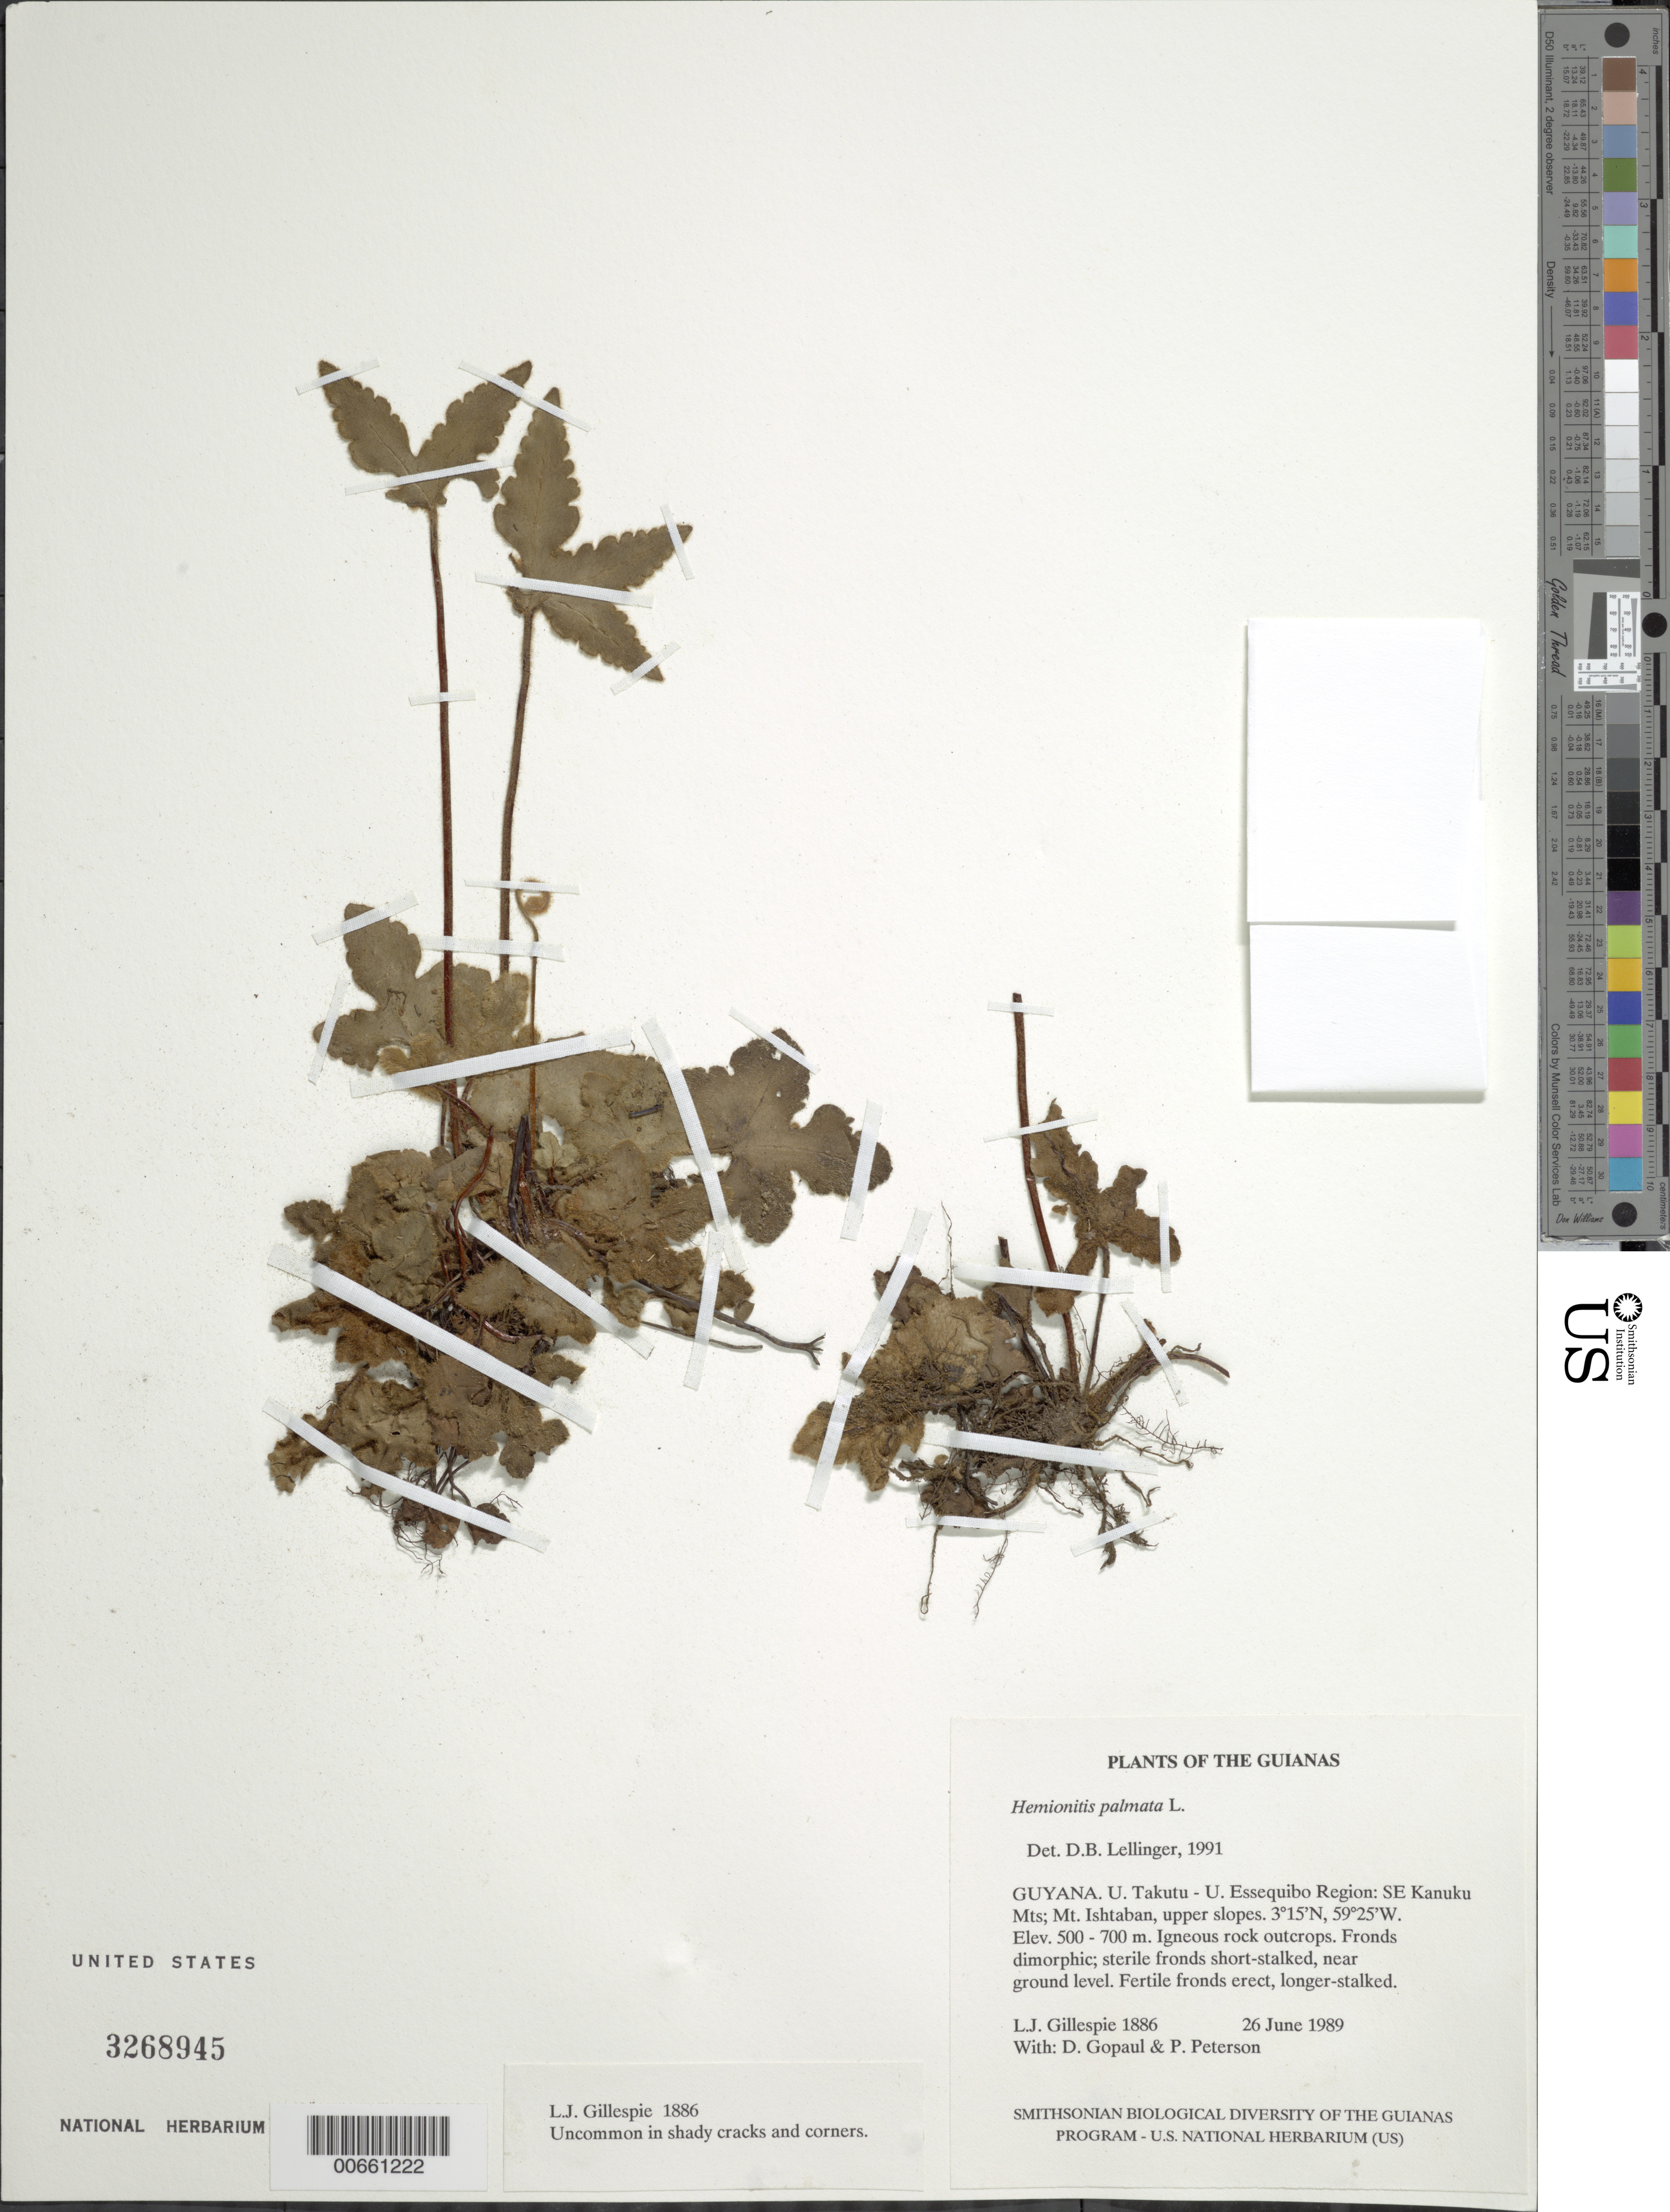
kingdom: Plantae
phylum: Tracheophyta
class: Polypodiopsida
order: Polypodiales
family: Pteridaceae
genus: Hemionitis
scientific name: Hemionitis palmata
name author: L.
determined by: Lellinger, David B., (BOT), Smithsonian Institution - National Museum of Natural History (UNITED STATES)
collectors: L. J. Gillespie, D. Gopaul & P. M. Peterson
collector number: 1886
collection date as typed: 26 June 1989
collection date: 1989-06-26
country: Guyana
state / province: U. Takutu-U. Essequibo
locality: SE Kanuku Mts; Mt. Ishtaban, upper slopes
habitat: Igneous rock outcrops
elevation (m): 500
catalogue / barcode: US 3268945